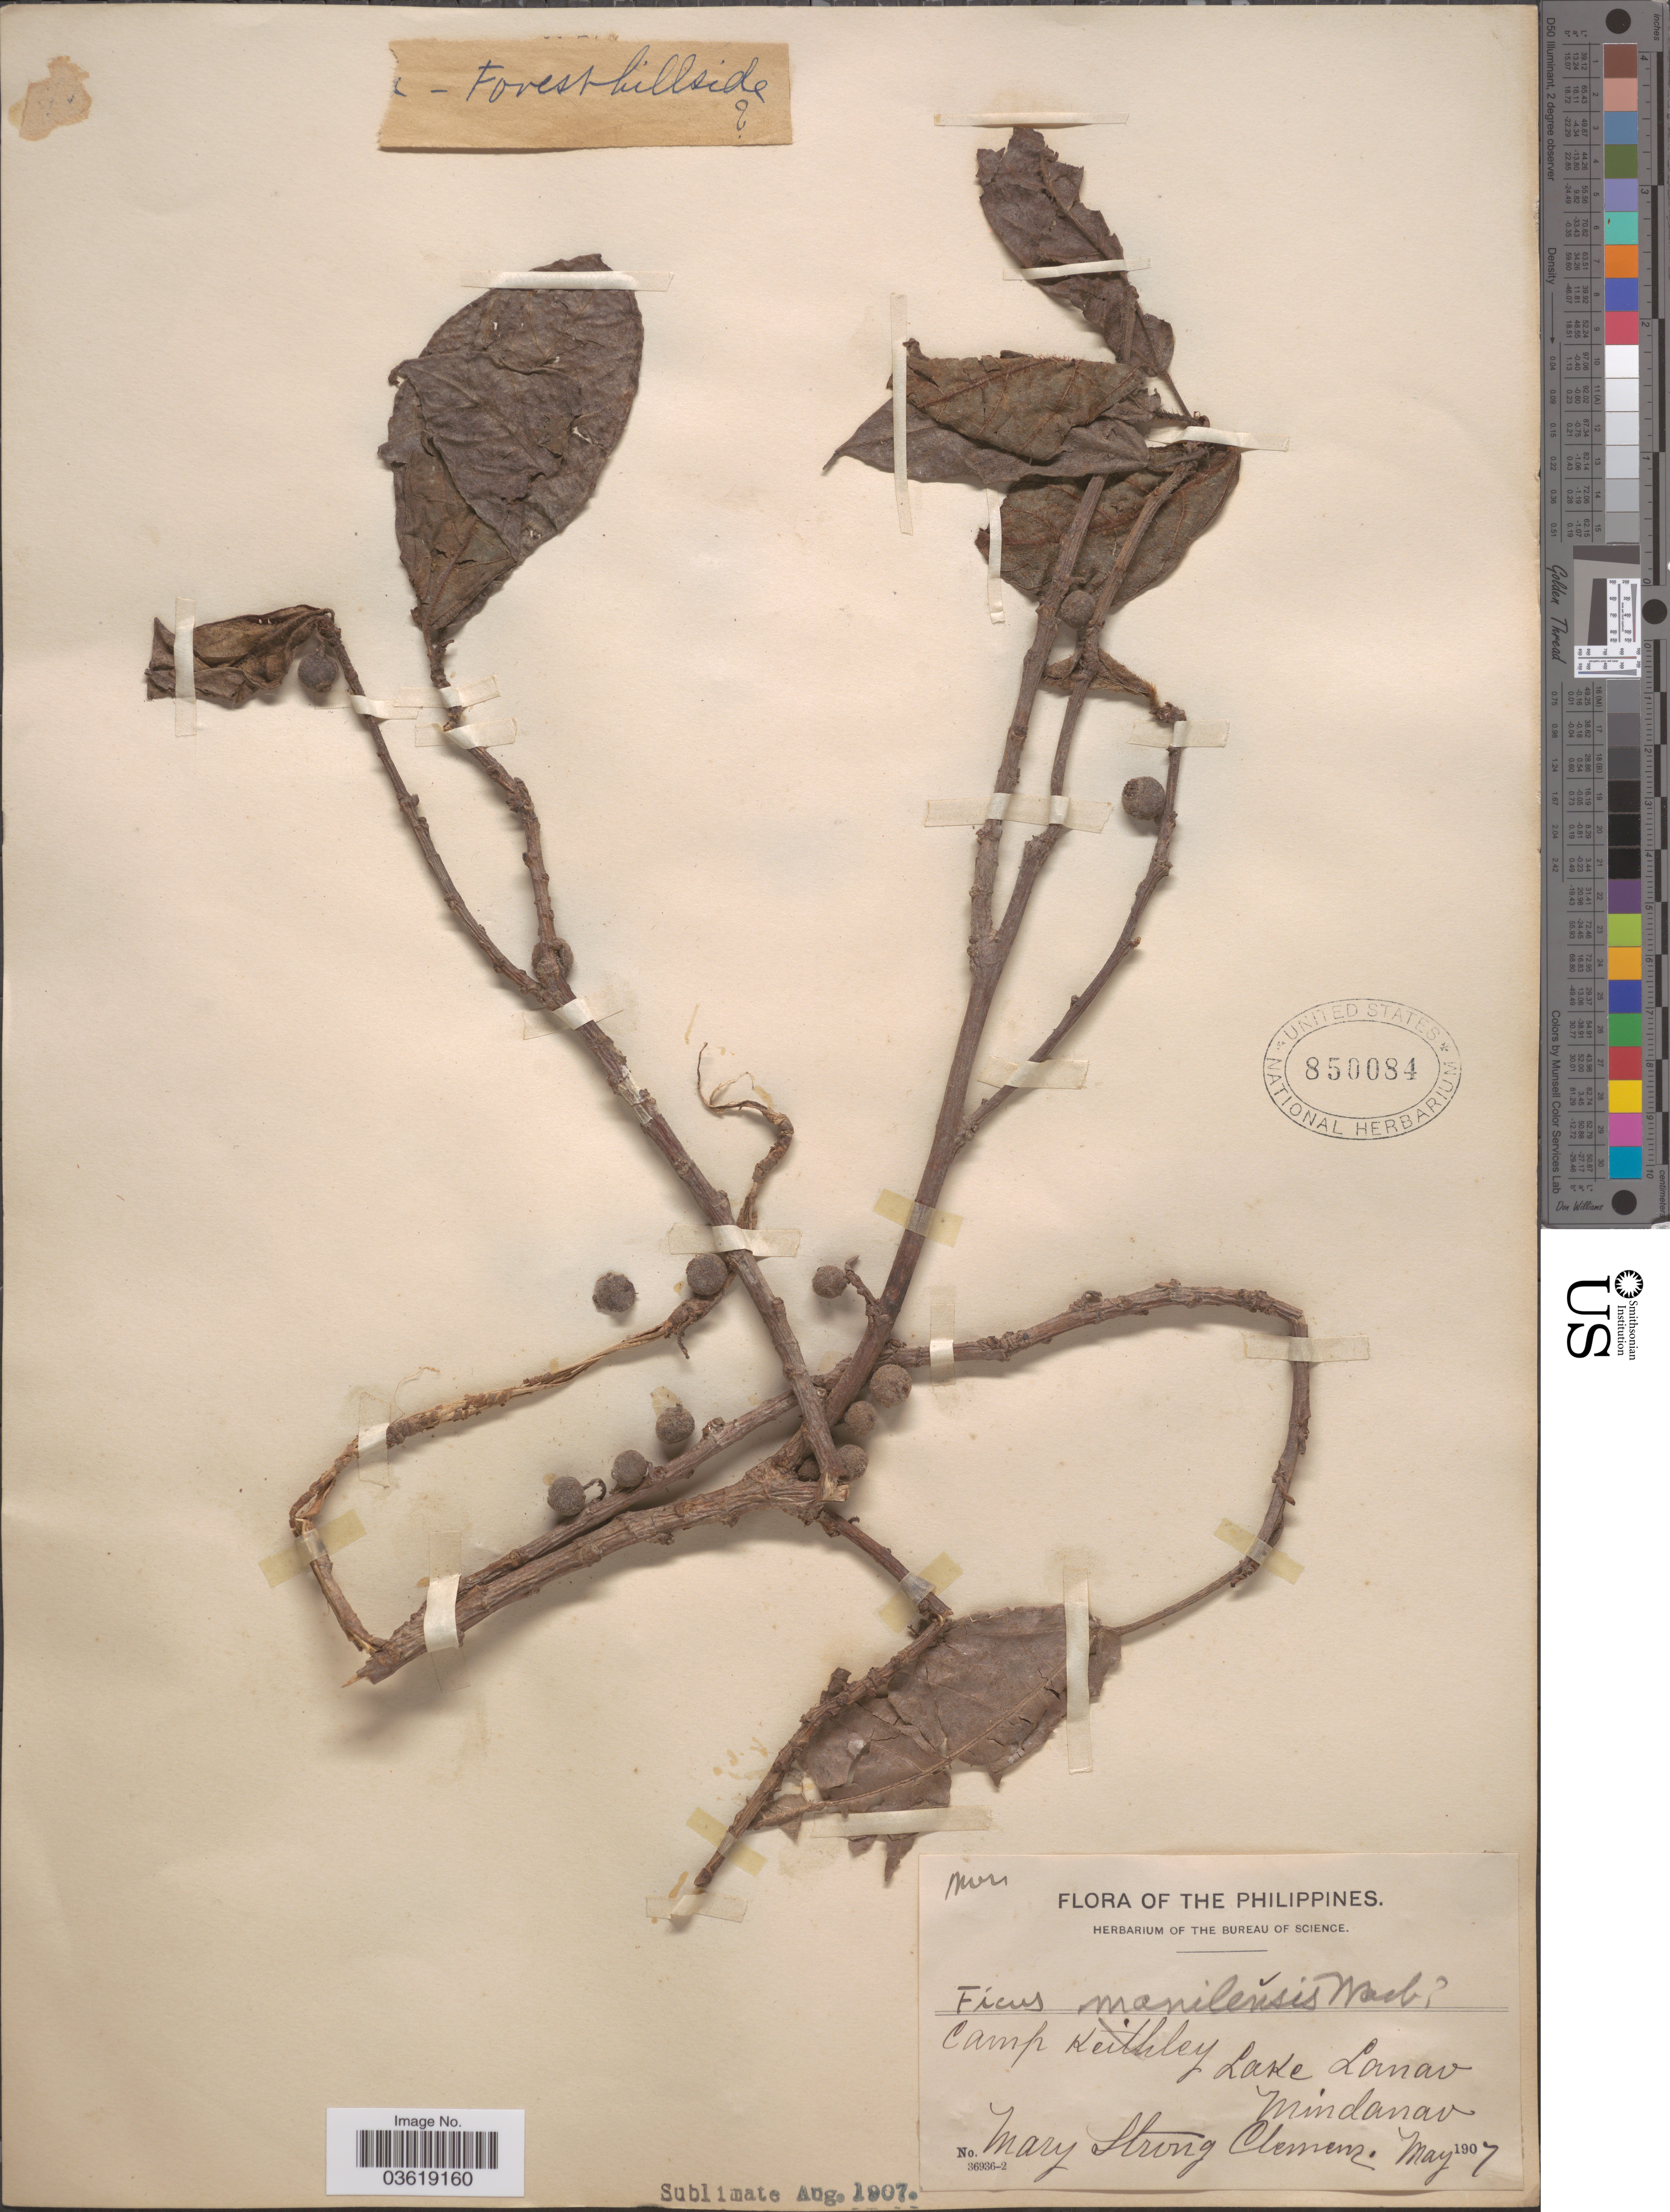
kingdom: Plantae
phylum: Tracheophyta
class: Magnoliopsida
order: Rosales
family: Moraceae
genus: Ficus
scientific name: Ficus manilensis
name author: Warb.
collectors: M. S. Clemens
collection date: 1907-05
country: Philippines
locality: Camp Keithley, Lake Lanao, Mindanao.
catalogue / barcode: US 850084